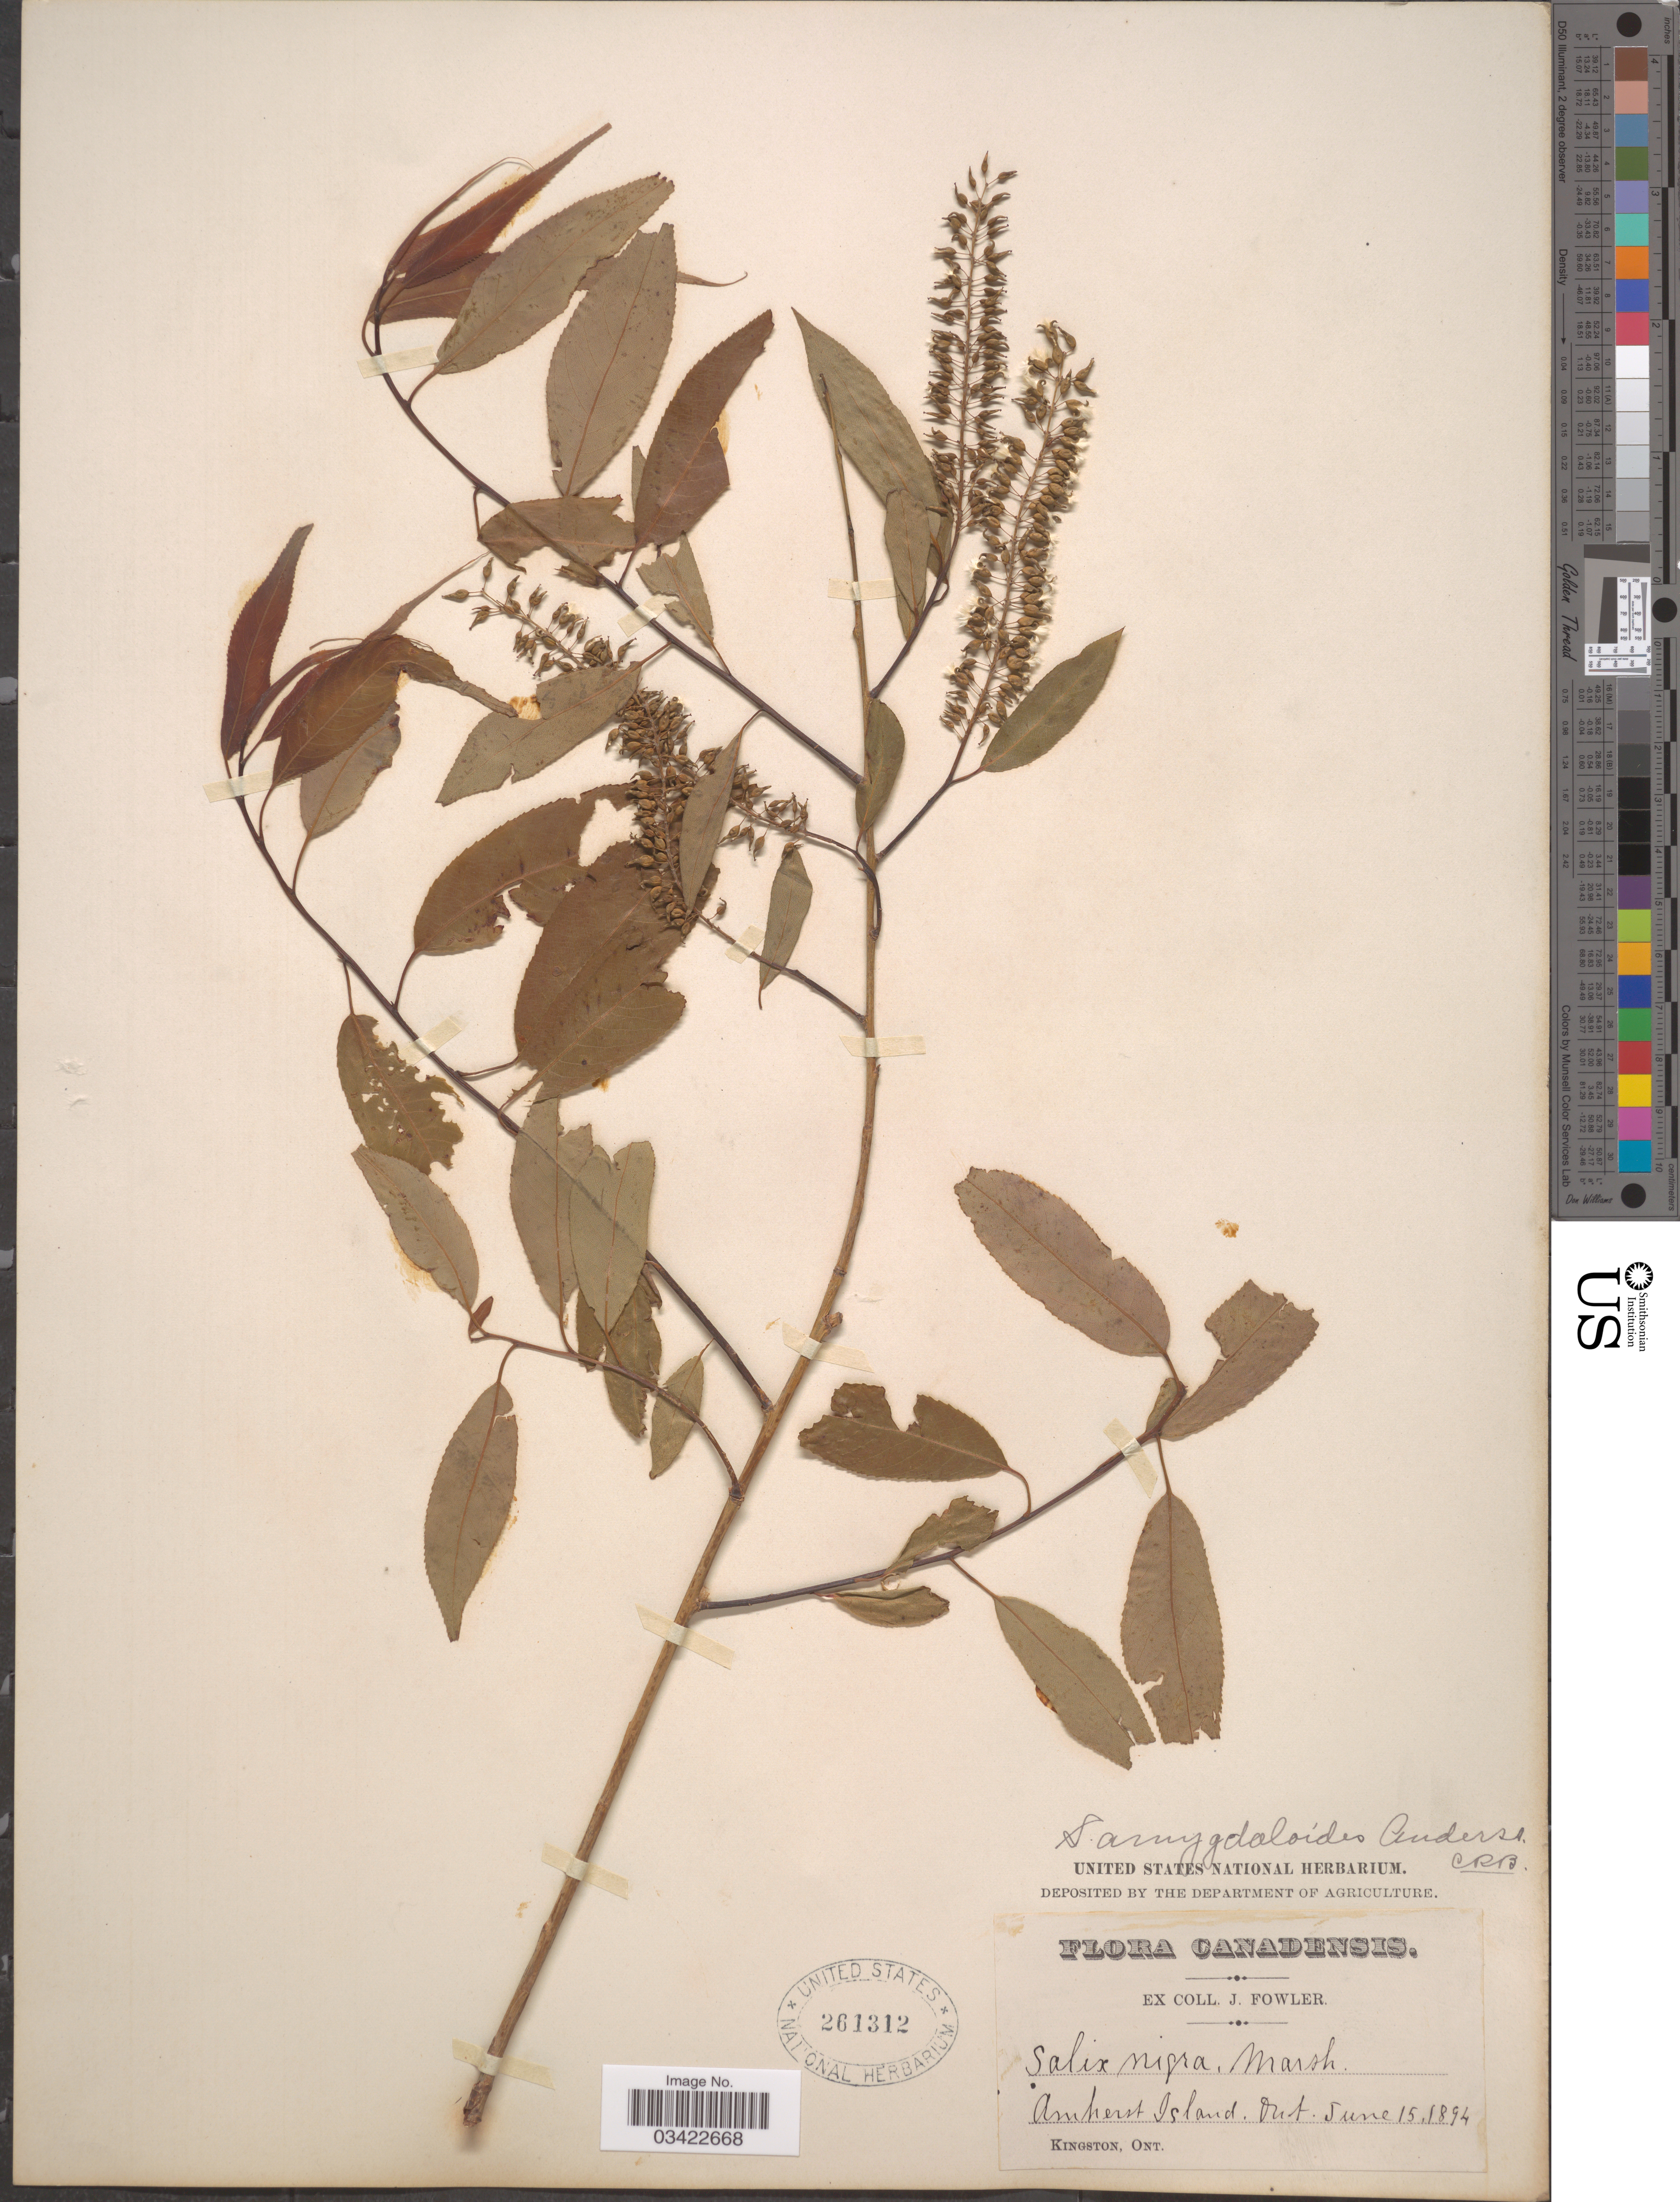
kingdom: Plantae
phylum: Tracheophyta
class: Magnoliopsida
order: Malpighiales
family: Salicaceae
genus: Salix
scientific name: Salix amygdaloides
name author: Andersson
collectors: J. Fowler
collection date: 1894-06-15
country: Canada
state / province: Ontario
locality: Amherst Island.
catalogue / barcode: US 261312